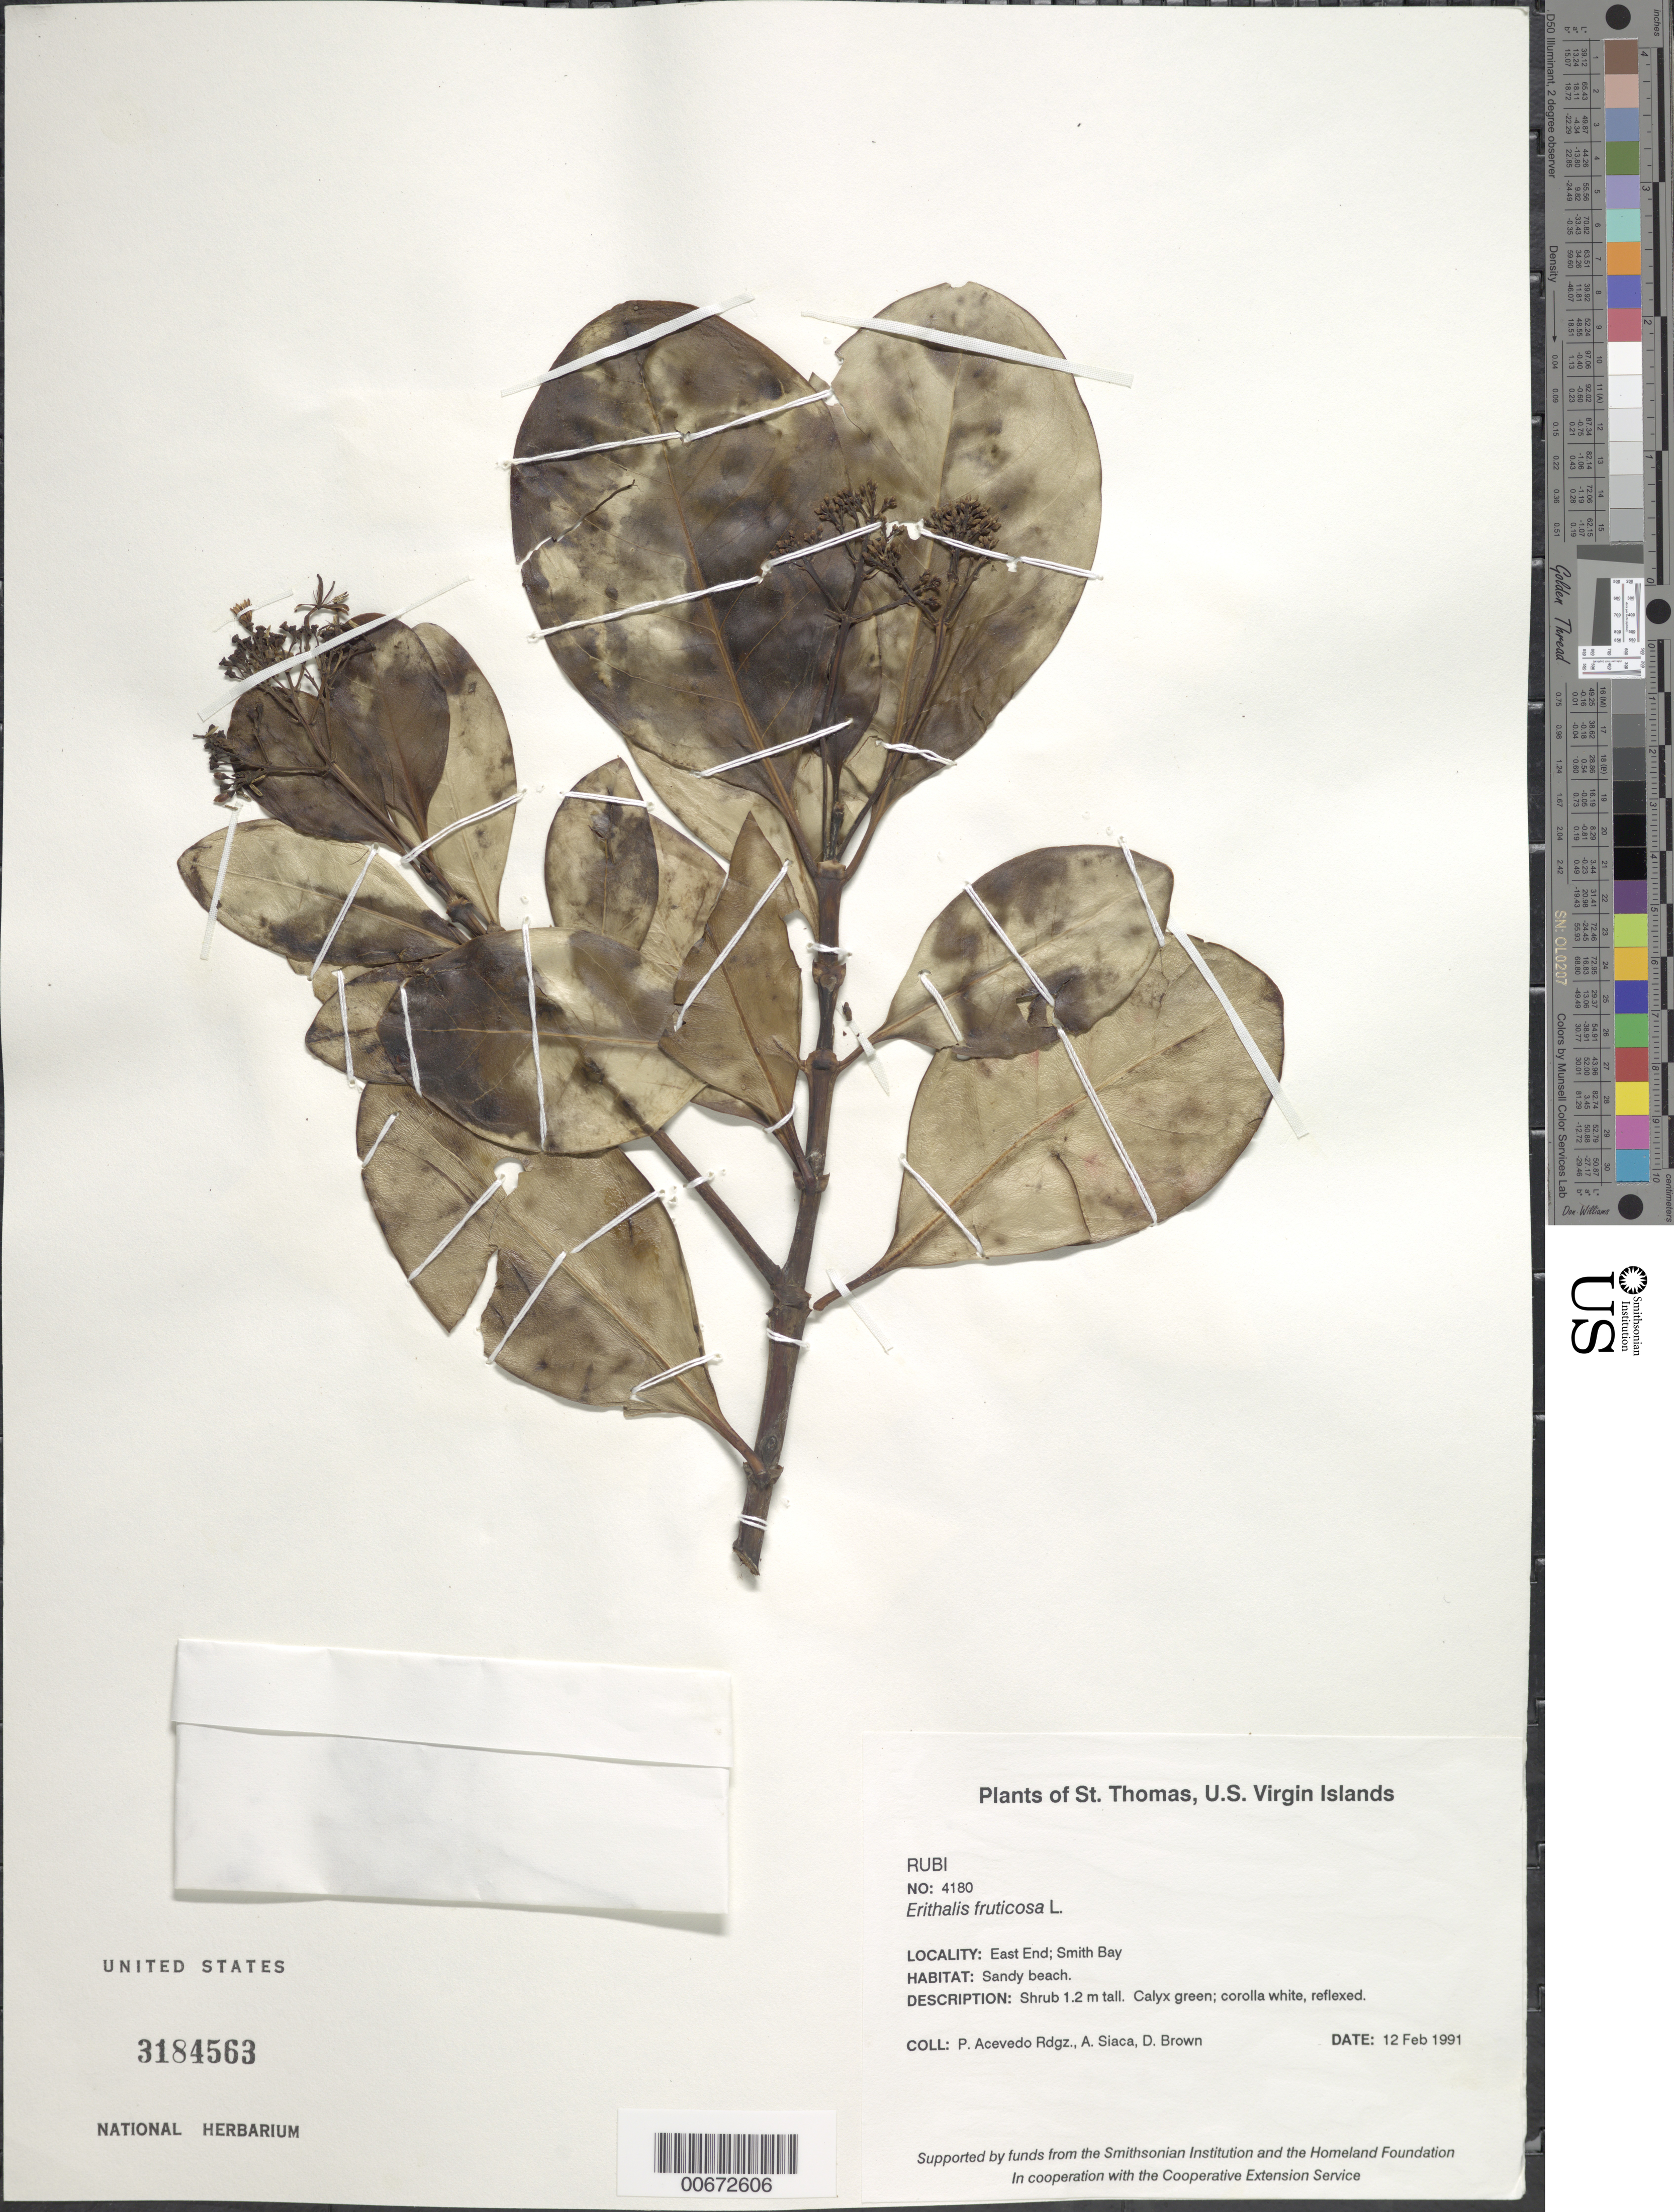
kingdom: Plantae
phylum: Tracheophyta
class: Magnoliopsida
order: Gentianales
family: Rubiaceae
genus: Erithalis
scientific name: Erithalis fruticosa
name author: L.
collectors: P. Acevedo-Rodr., A. Siaca & D. Brown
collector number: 4180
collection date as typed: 12 Feb 1991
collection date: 1991-02-12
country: U.S. Virgin Islands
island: St. Thomas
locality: East End; Smith Bay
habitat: Sandy beach.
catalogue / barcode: US 3184563